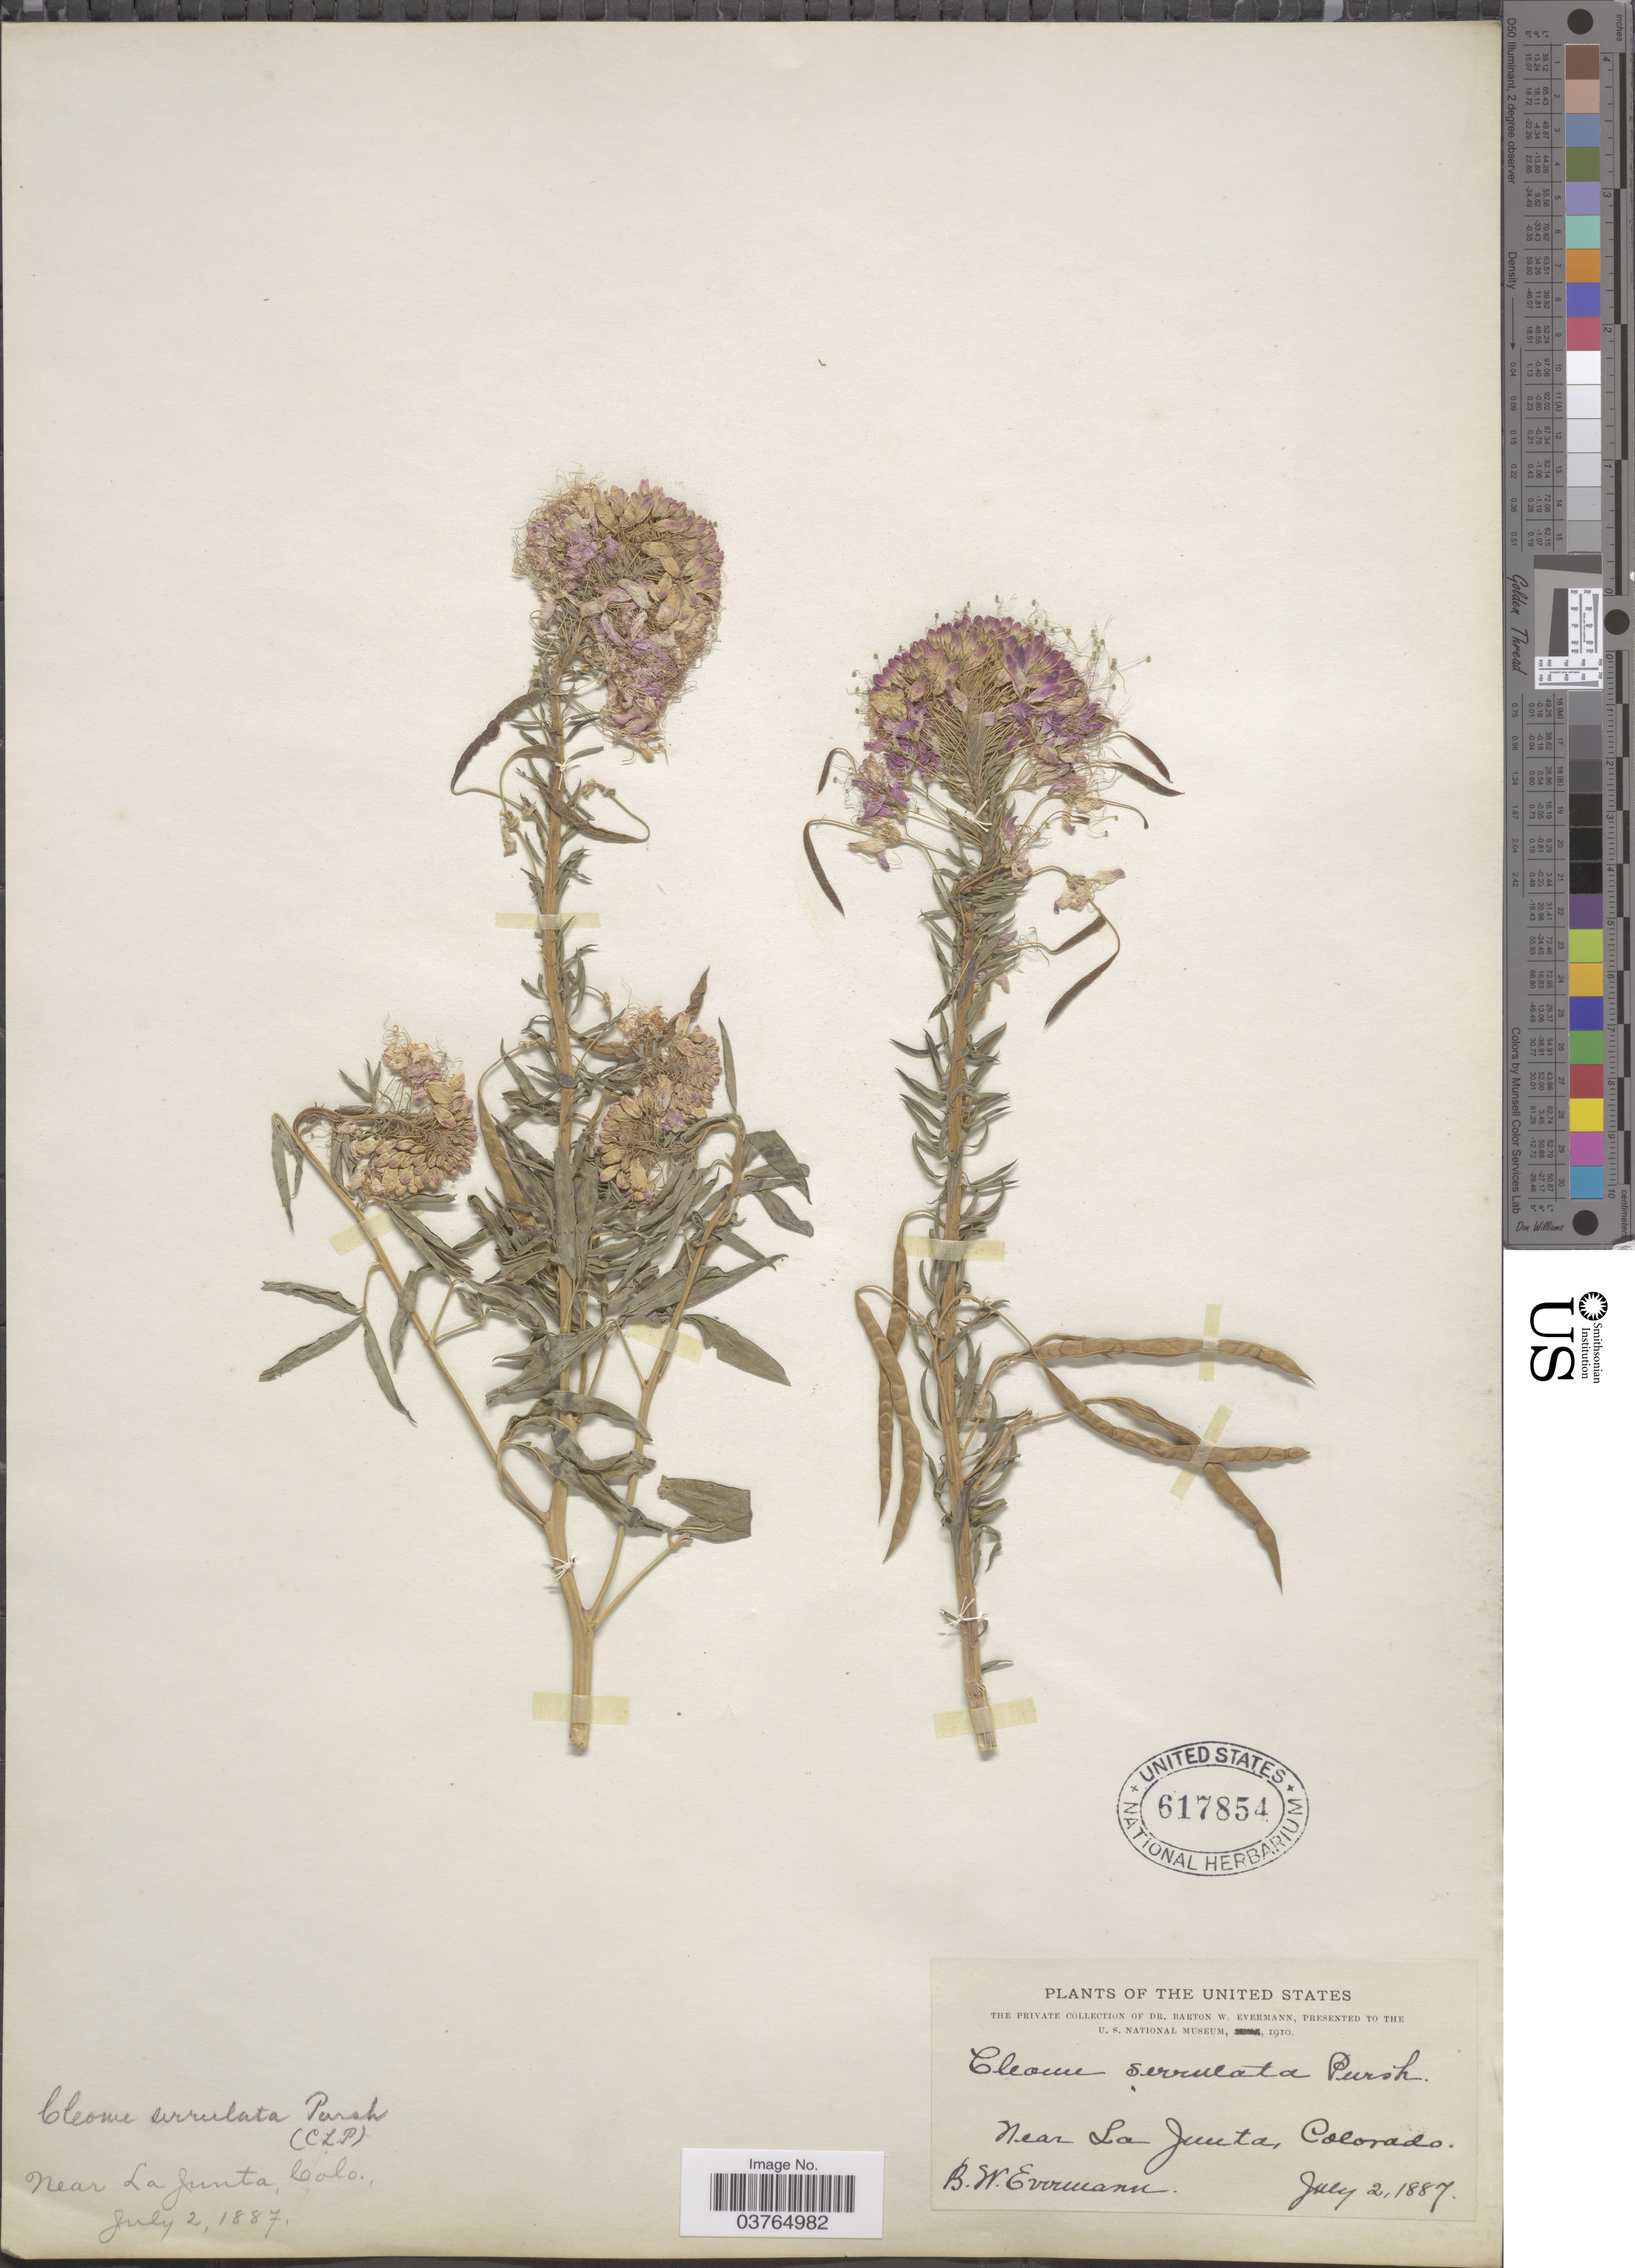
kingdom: Plantae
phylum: Tracheophyta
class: Magnoliopsida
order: Brassicales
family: Cleomaceae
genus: Cleomella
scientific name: Cleomella serrulata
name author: (Pursh) Roalson & J.C. Hall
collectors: B. W. Evermann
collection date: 1887-07-02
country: United States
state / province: Colorado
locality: Near La Junta.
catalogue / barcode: US 617854